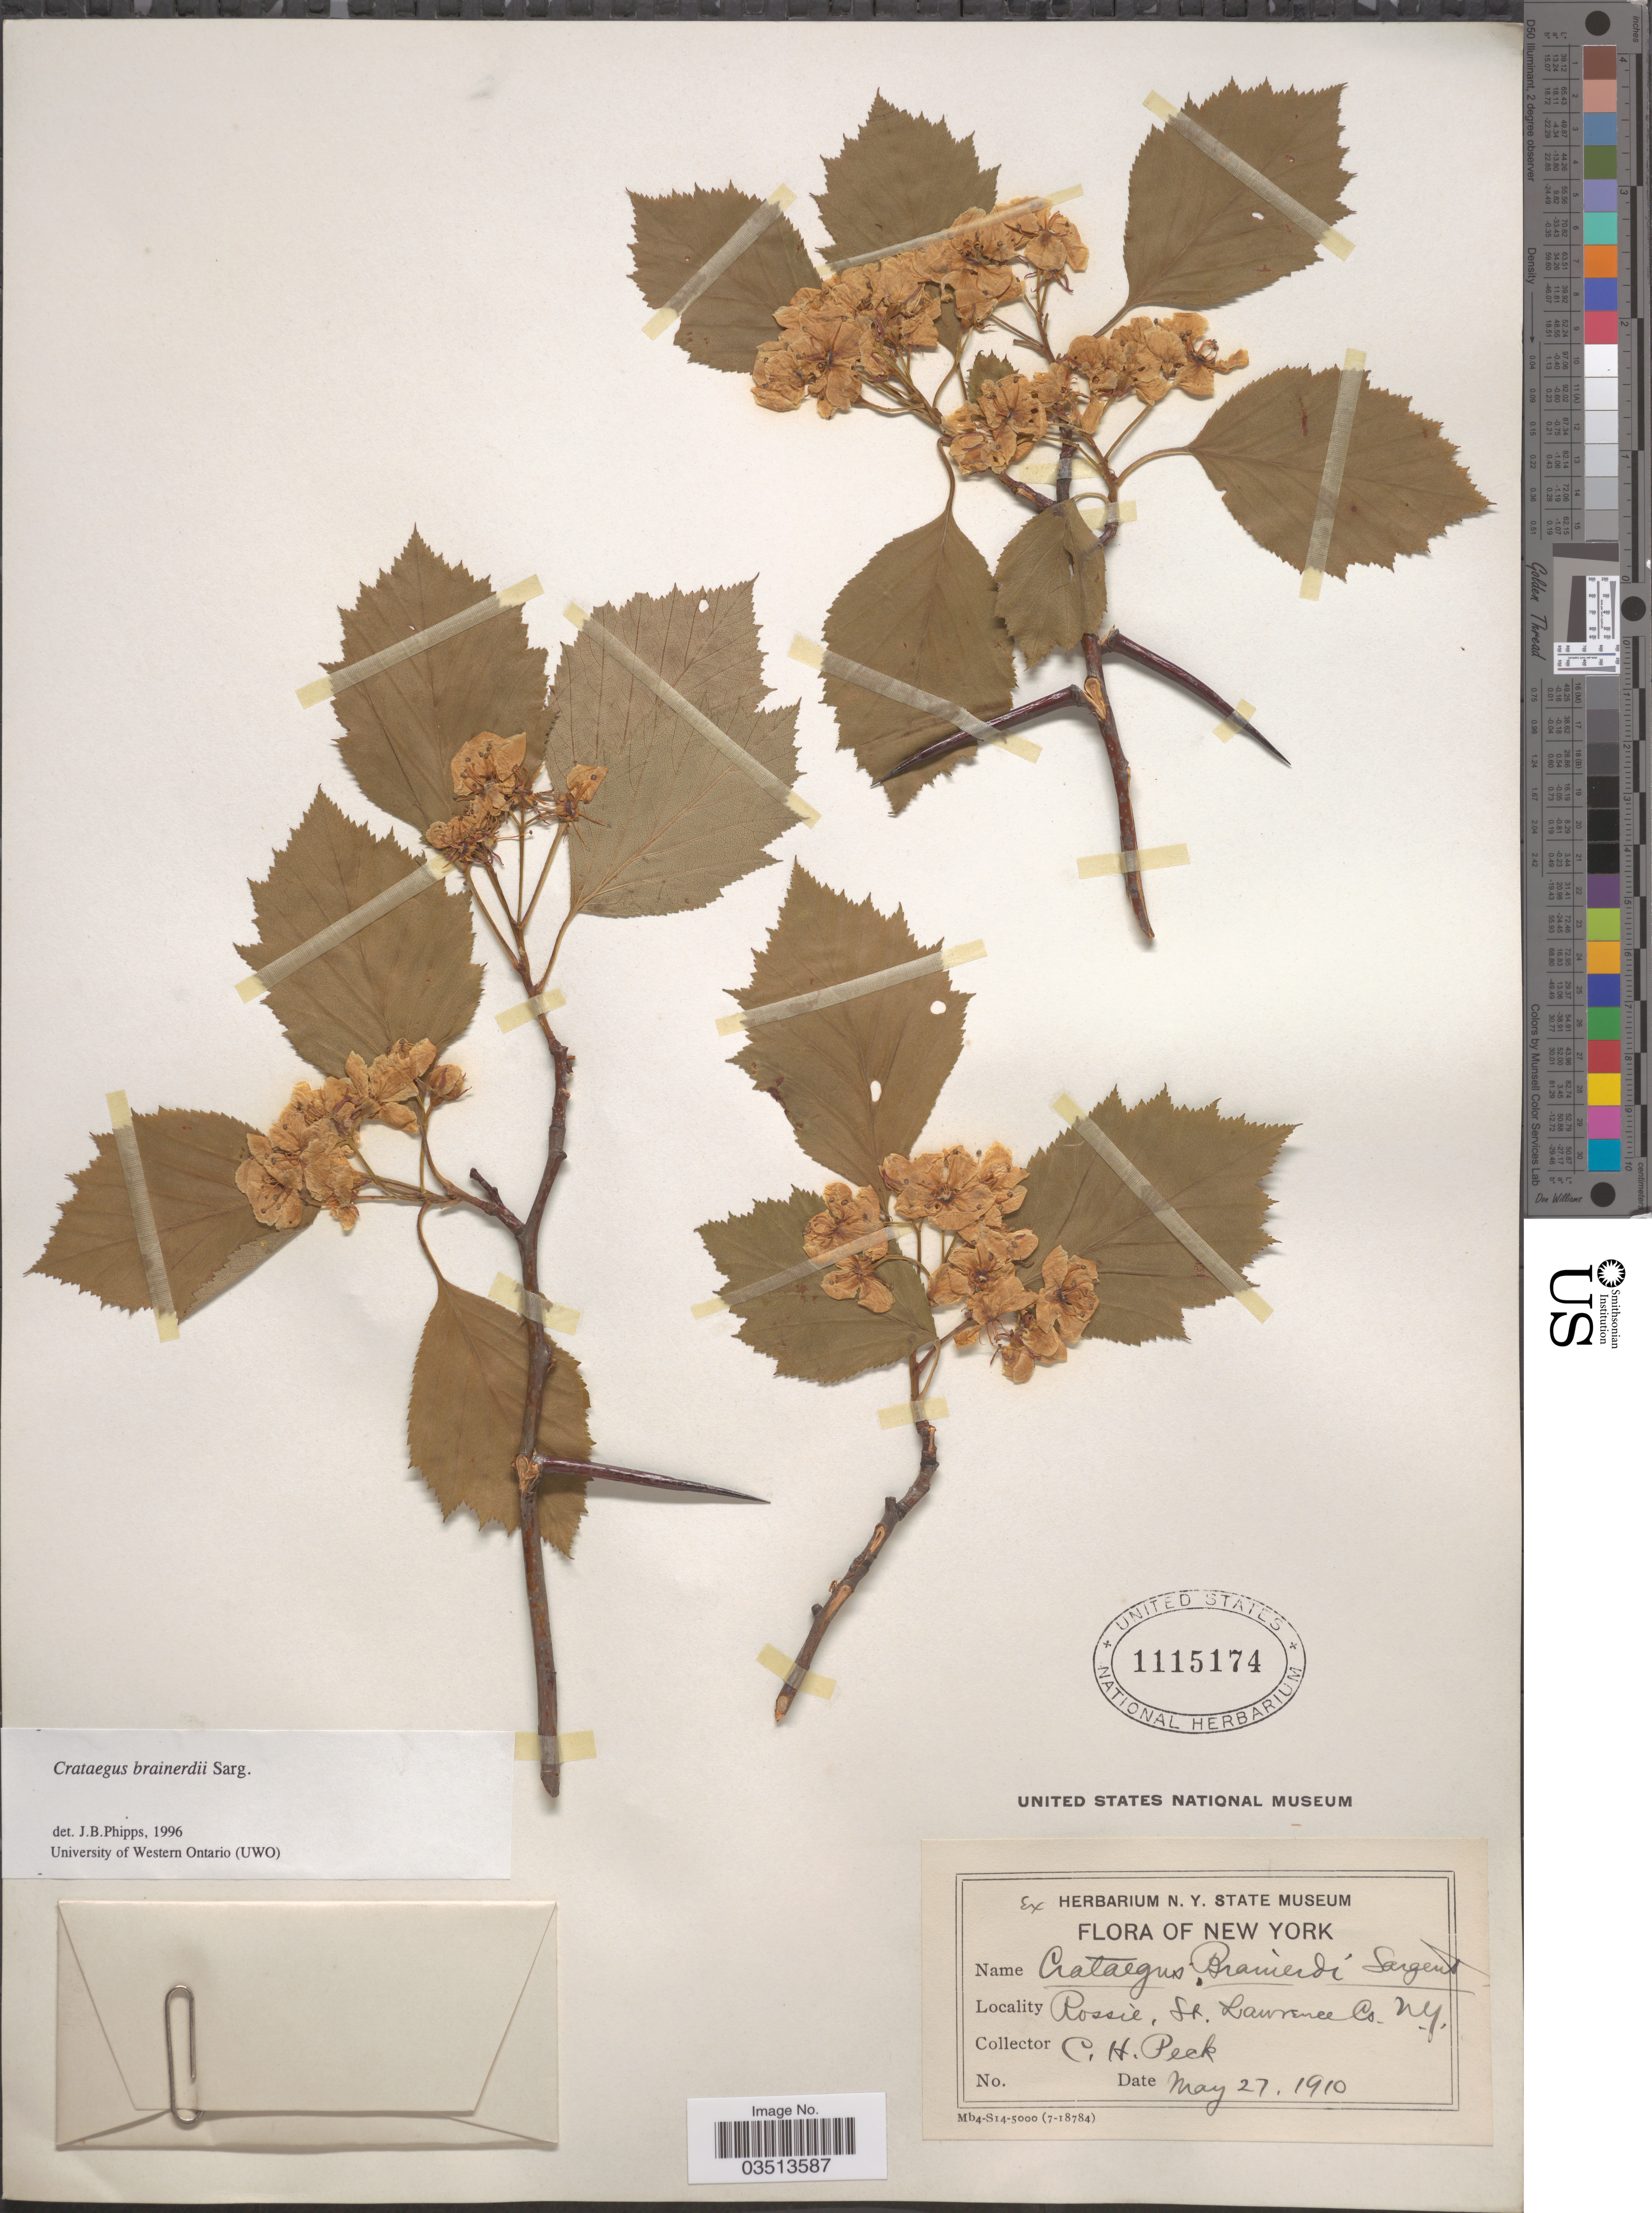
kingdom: Plantae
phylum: Tracheophyta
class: Magnoliopsida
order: Rosales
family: Rosaceae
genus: Crataegus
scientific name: Crataegus brainerdii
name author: Sarg.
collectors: C. H. Peck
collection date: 1910-05-27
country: United States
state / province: New York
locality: Rossie, St. Lawrence Co.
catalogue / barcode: US 1115174